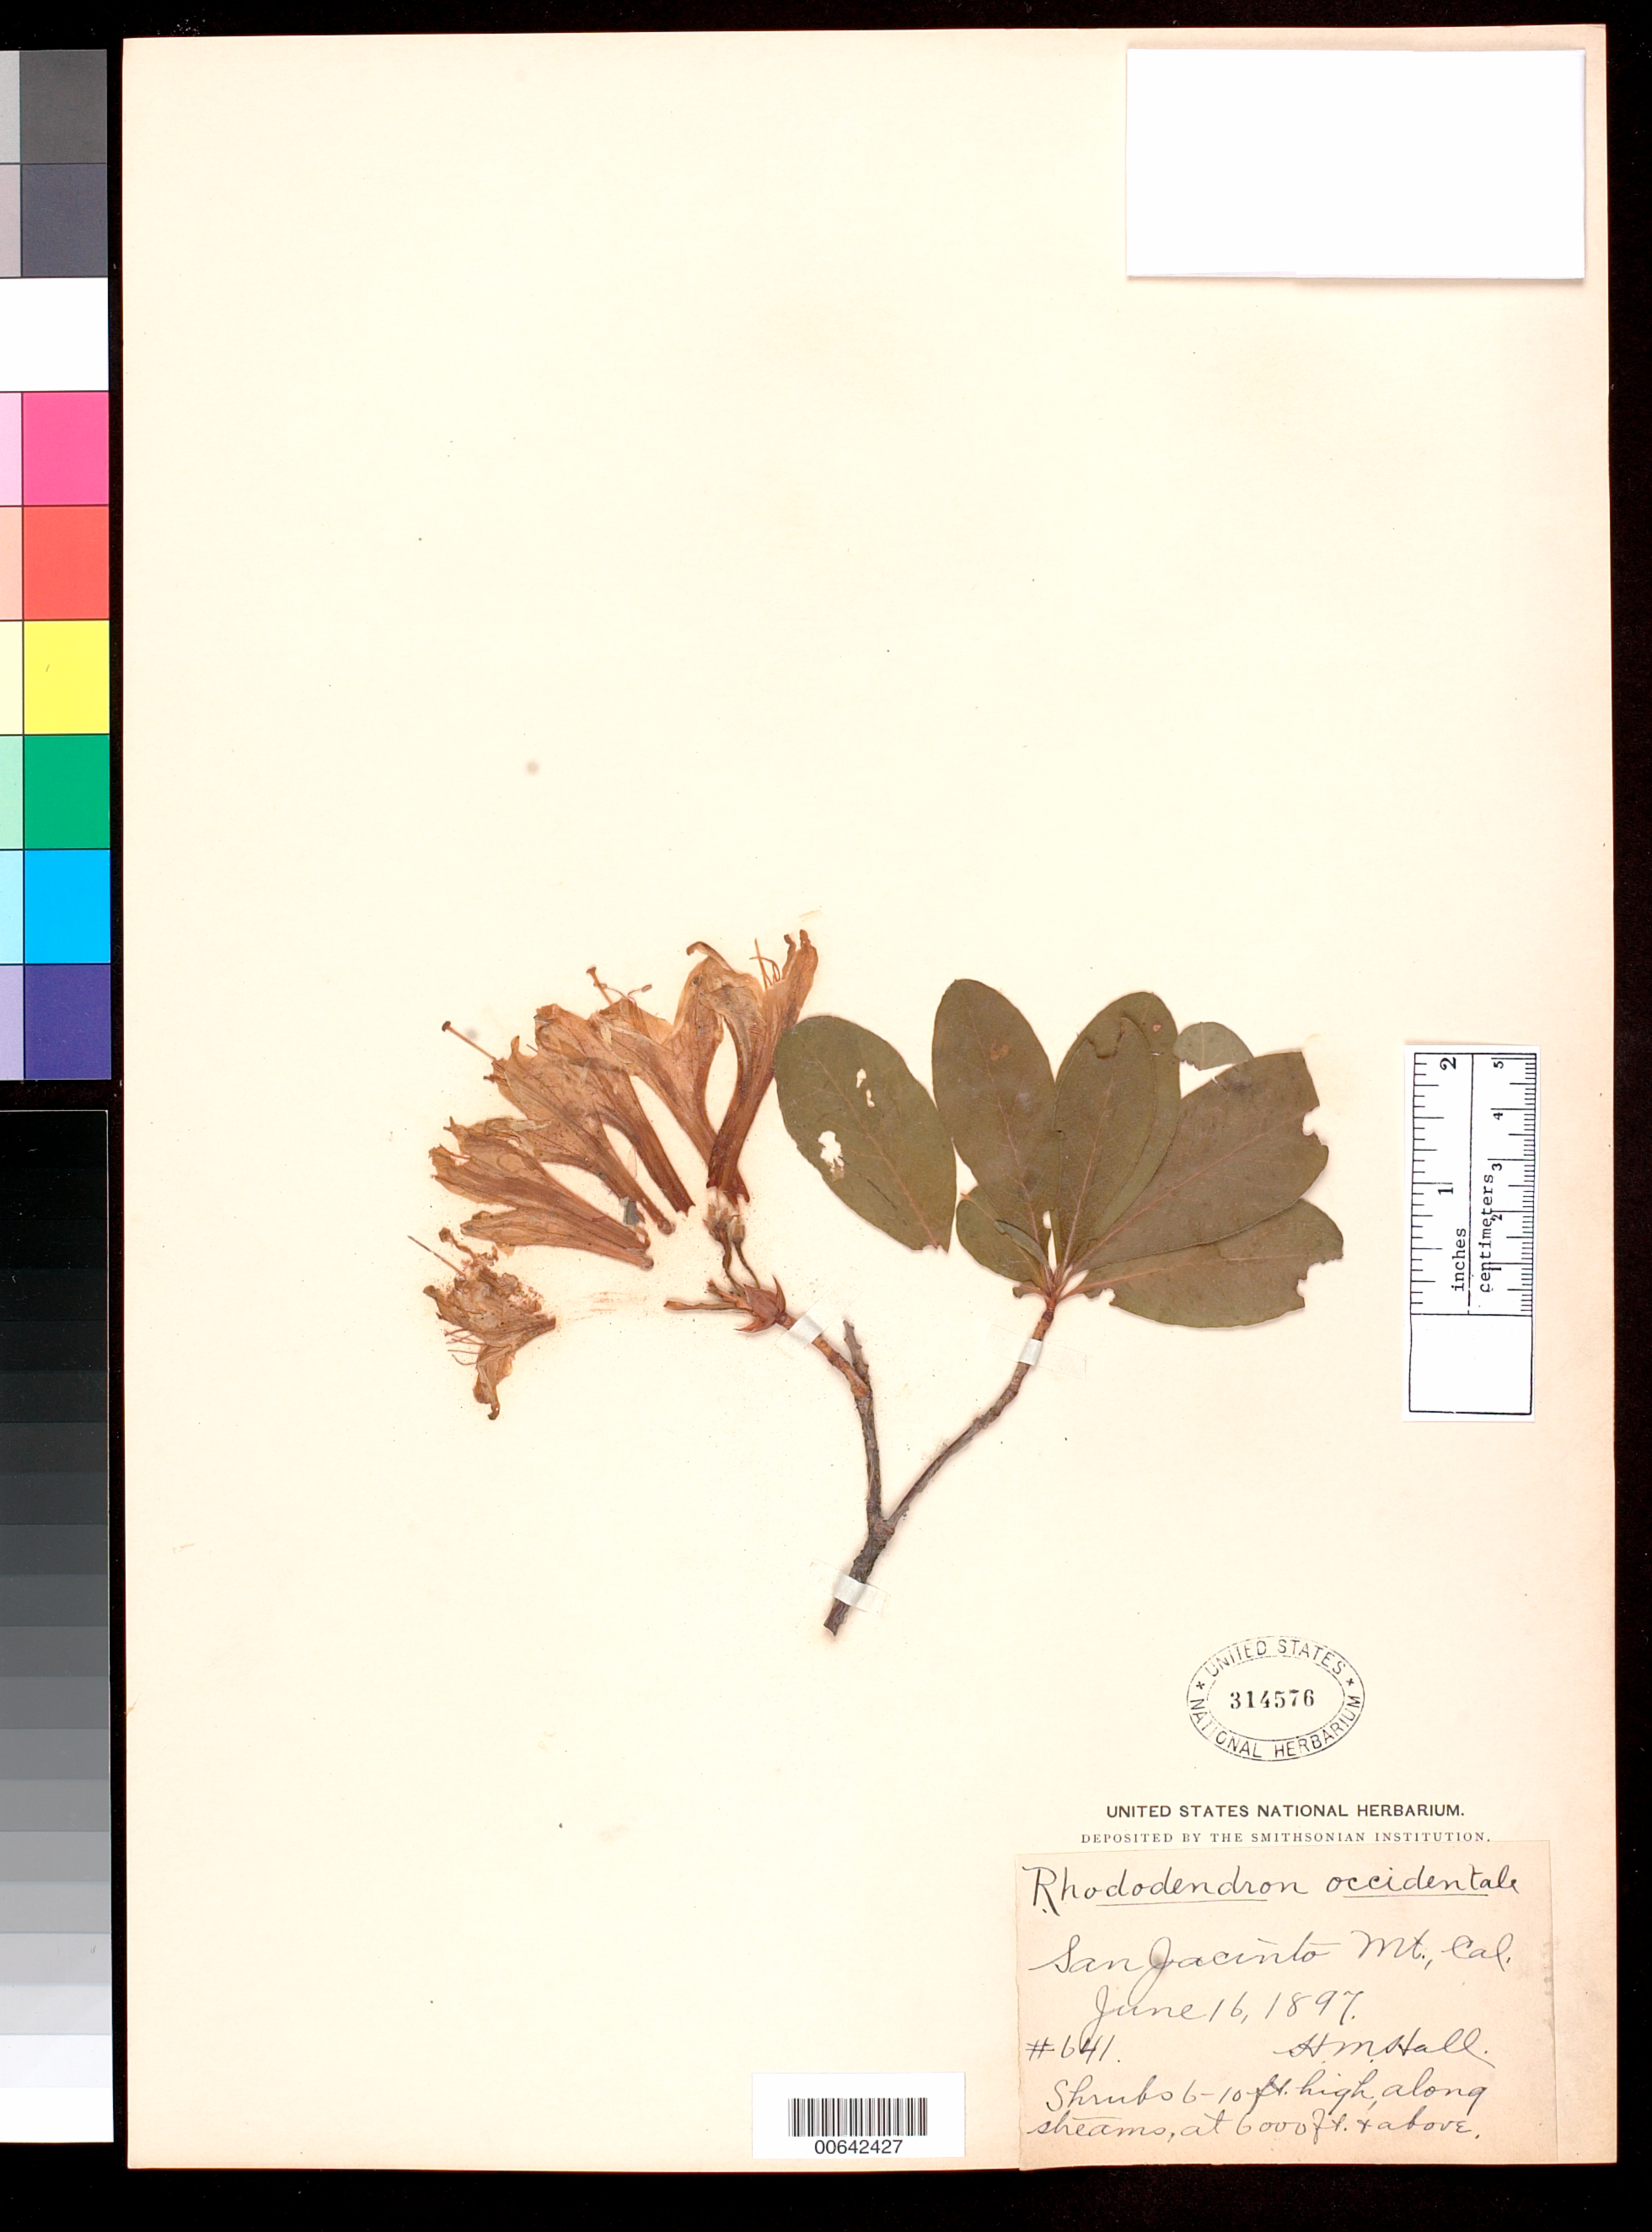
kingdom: Plantae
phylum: Tracheophyta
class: Magnoliopsida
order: Ericales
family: Ericaceae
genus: Rhododendron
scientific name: Rhododendron occidentale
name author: (Torr. & A. Gray) A. Gray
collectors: H. M. Hall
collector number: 641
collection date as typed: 16 Jun 1897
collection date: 1897-06-16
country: United States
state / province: California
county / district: Riverside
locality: San Jacinto Mts.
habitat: Along streams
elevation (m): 0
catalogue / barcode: US 314576